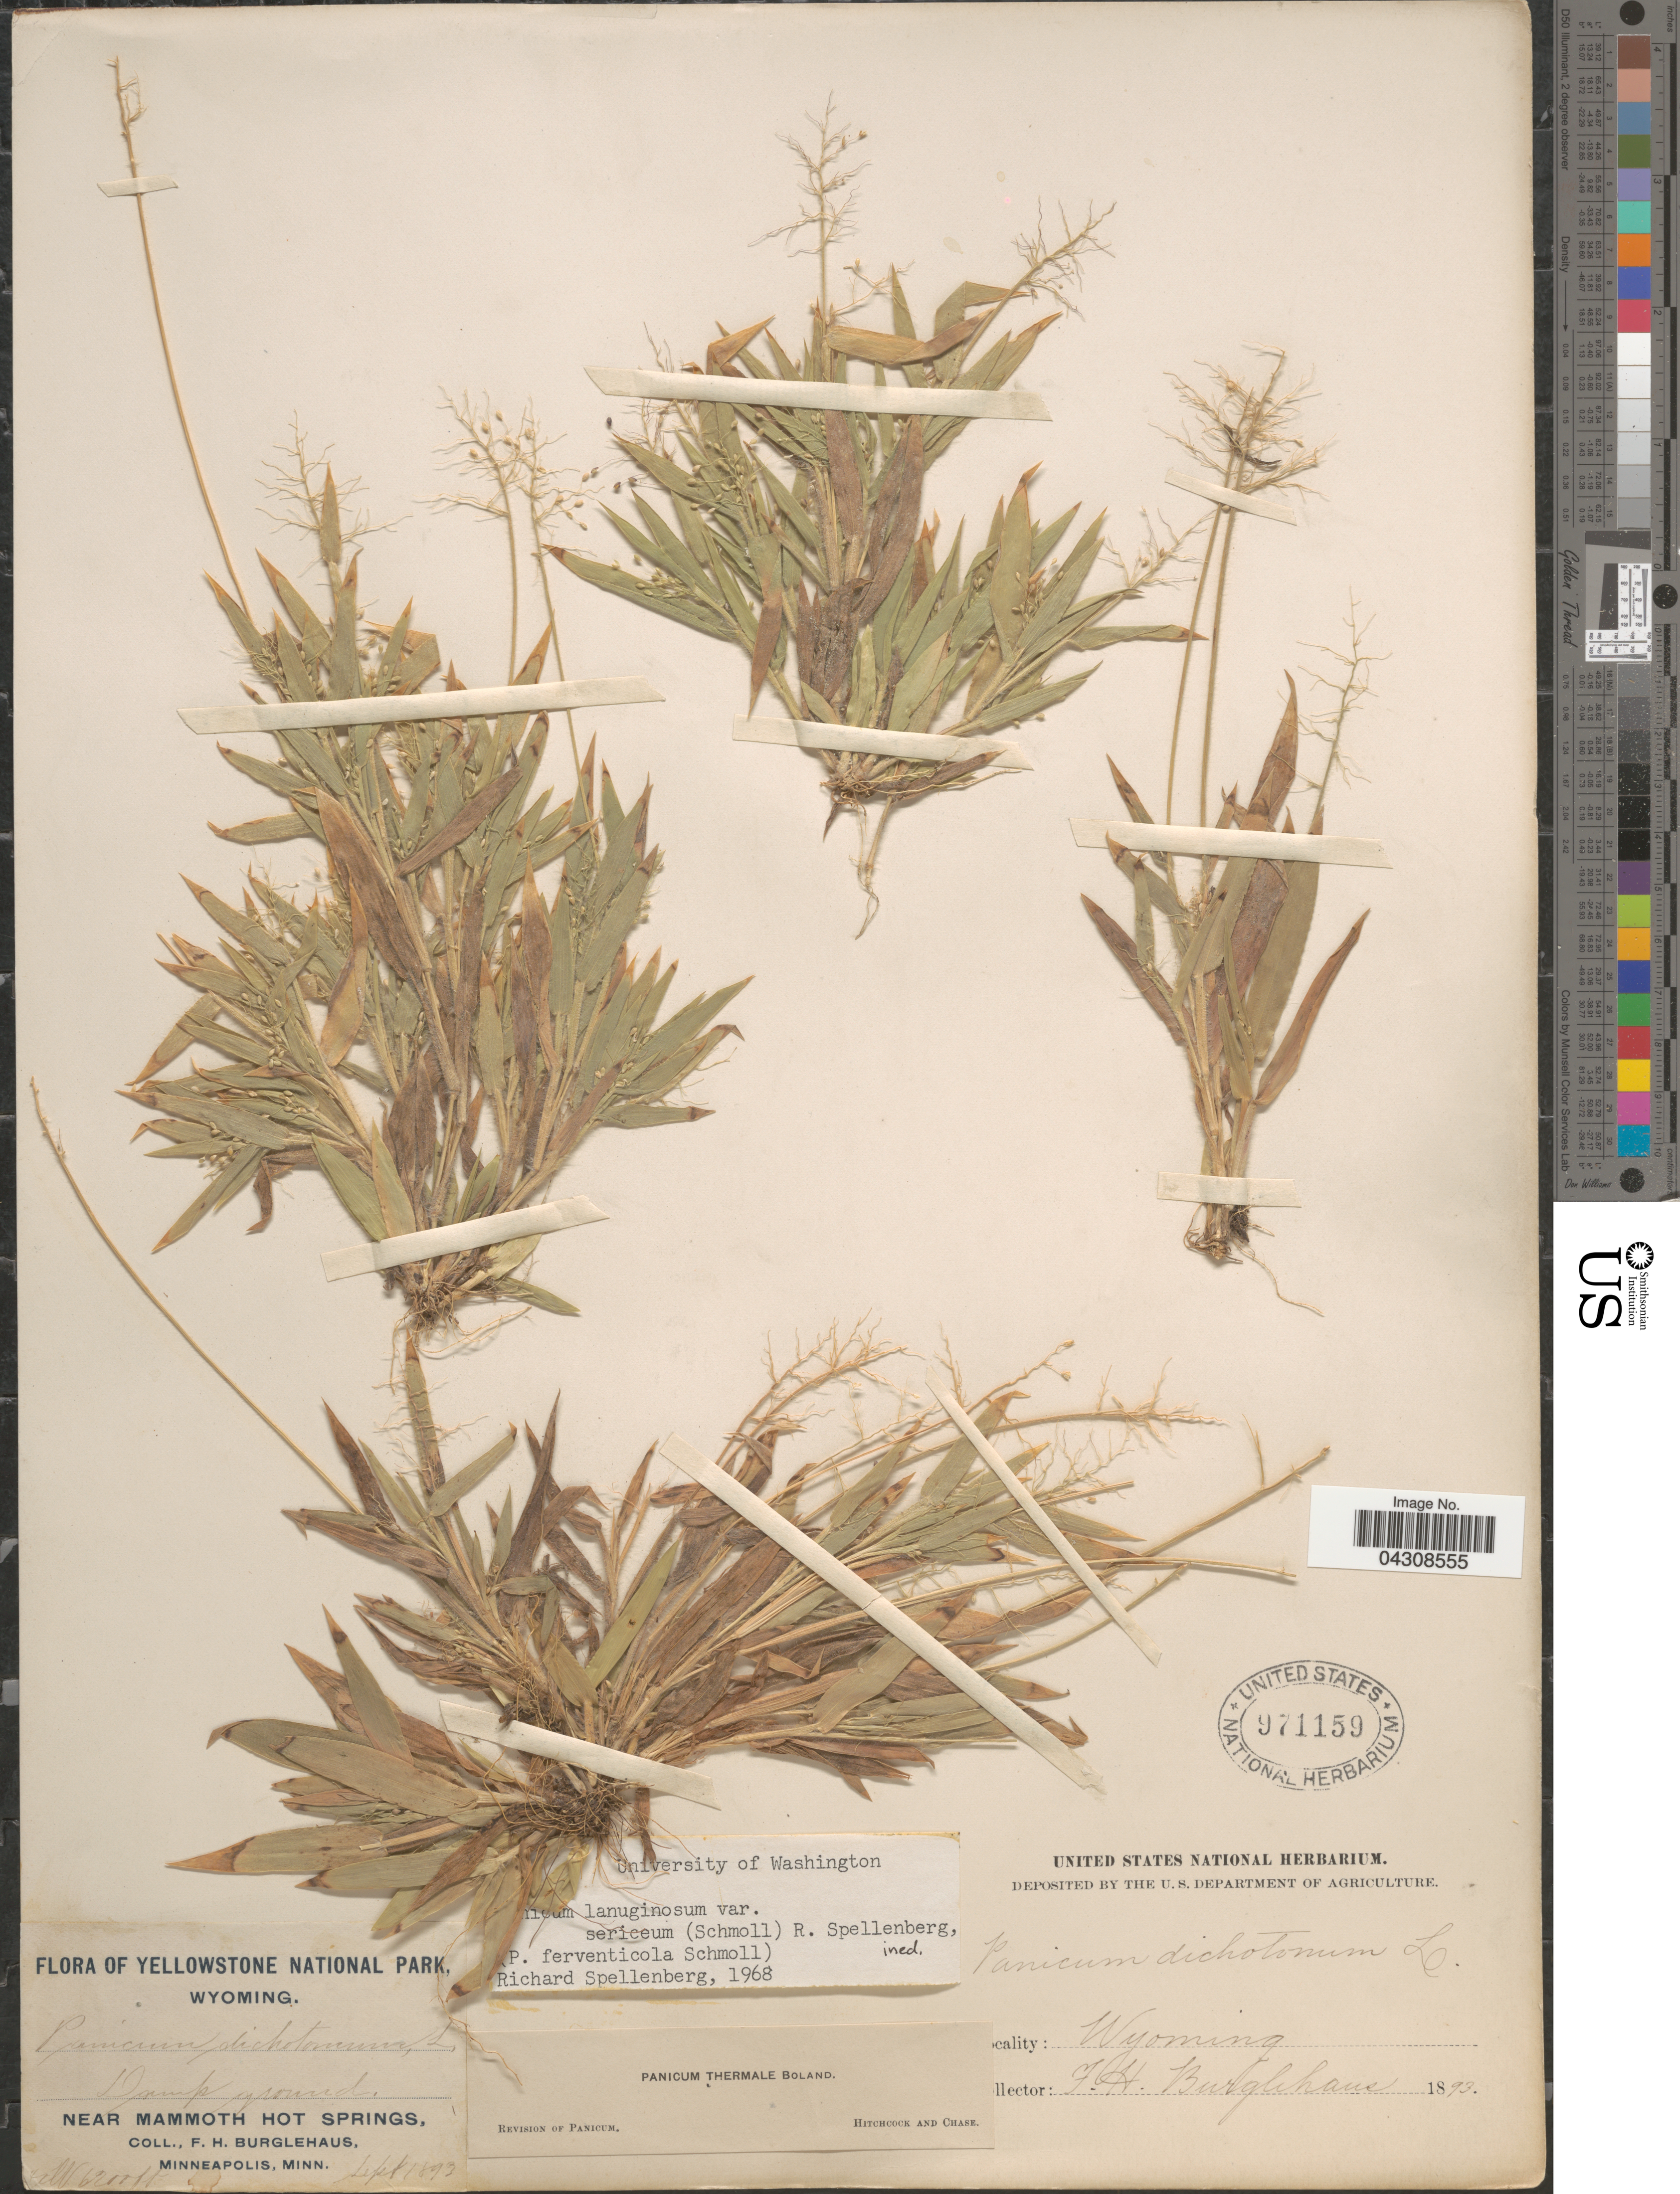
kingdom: Plantae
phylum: Tracheophyta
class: Liliopsida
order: Poales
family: Poaceae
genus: Dichanthelium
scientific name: Dichanthelium acuminatum var. acuminatum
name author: (Sw.) Gould & C.A. Clark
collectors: F. Burglehaus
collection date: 1893-09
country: United States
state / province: Wyoming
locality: Yellowstone National Park. Near Mammoth Hot Springs.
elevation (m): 1890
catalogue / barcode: US 971159